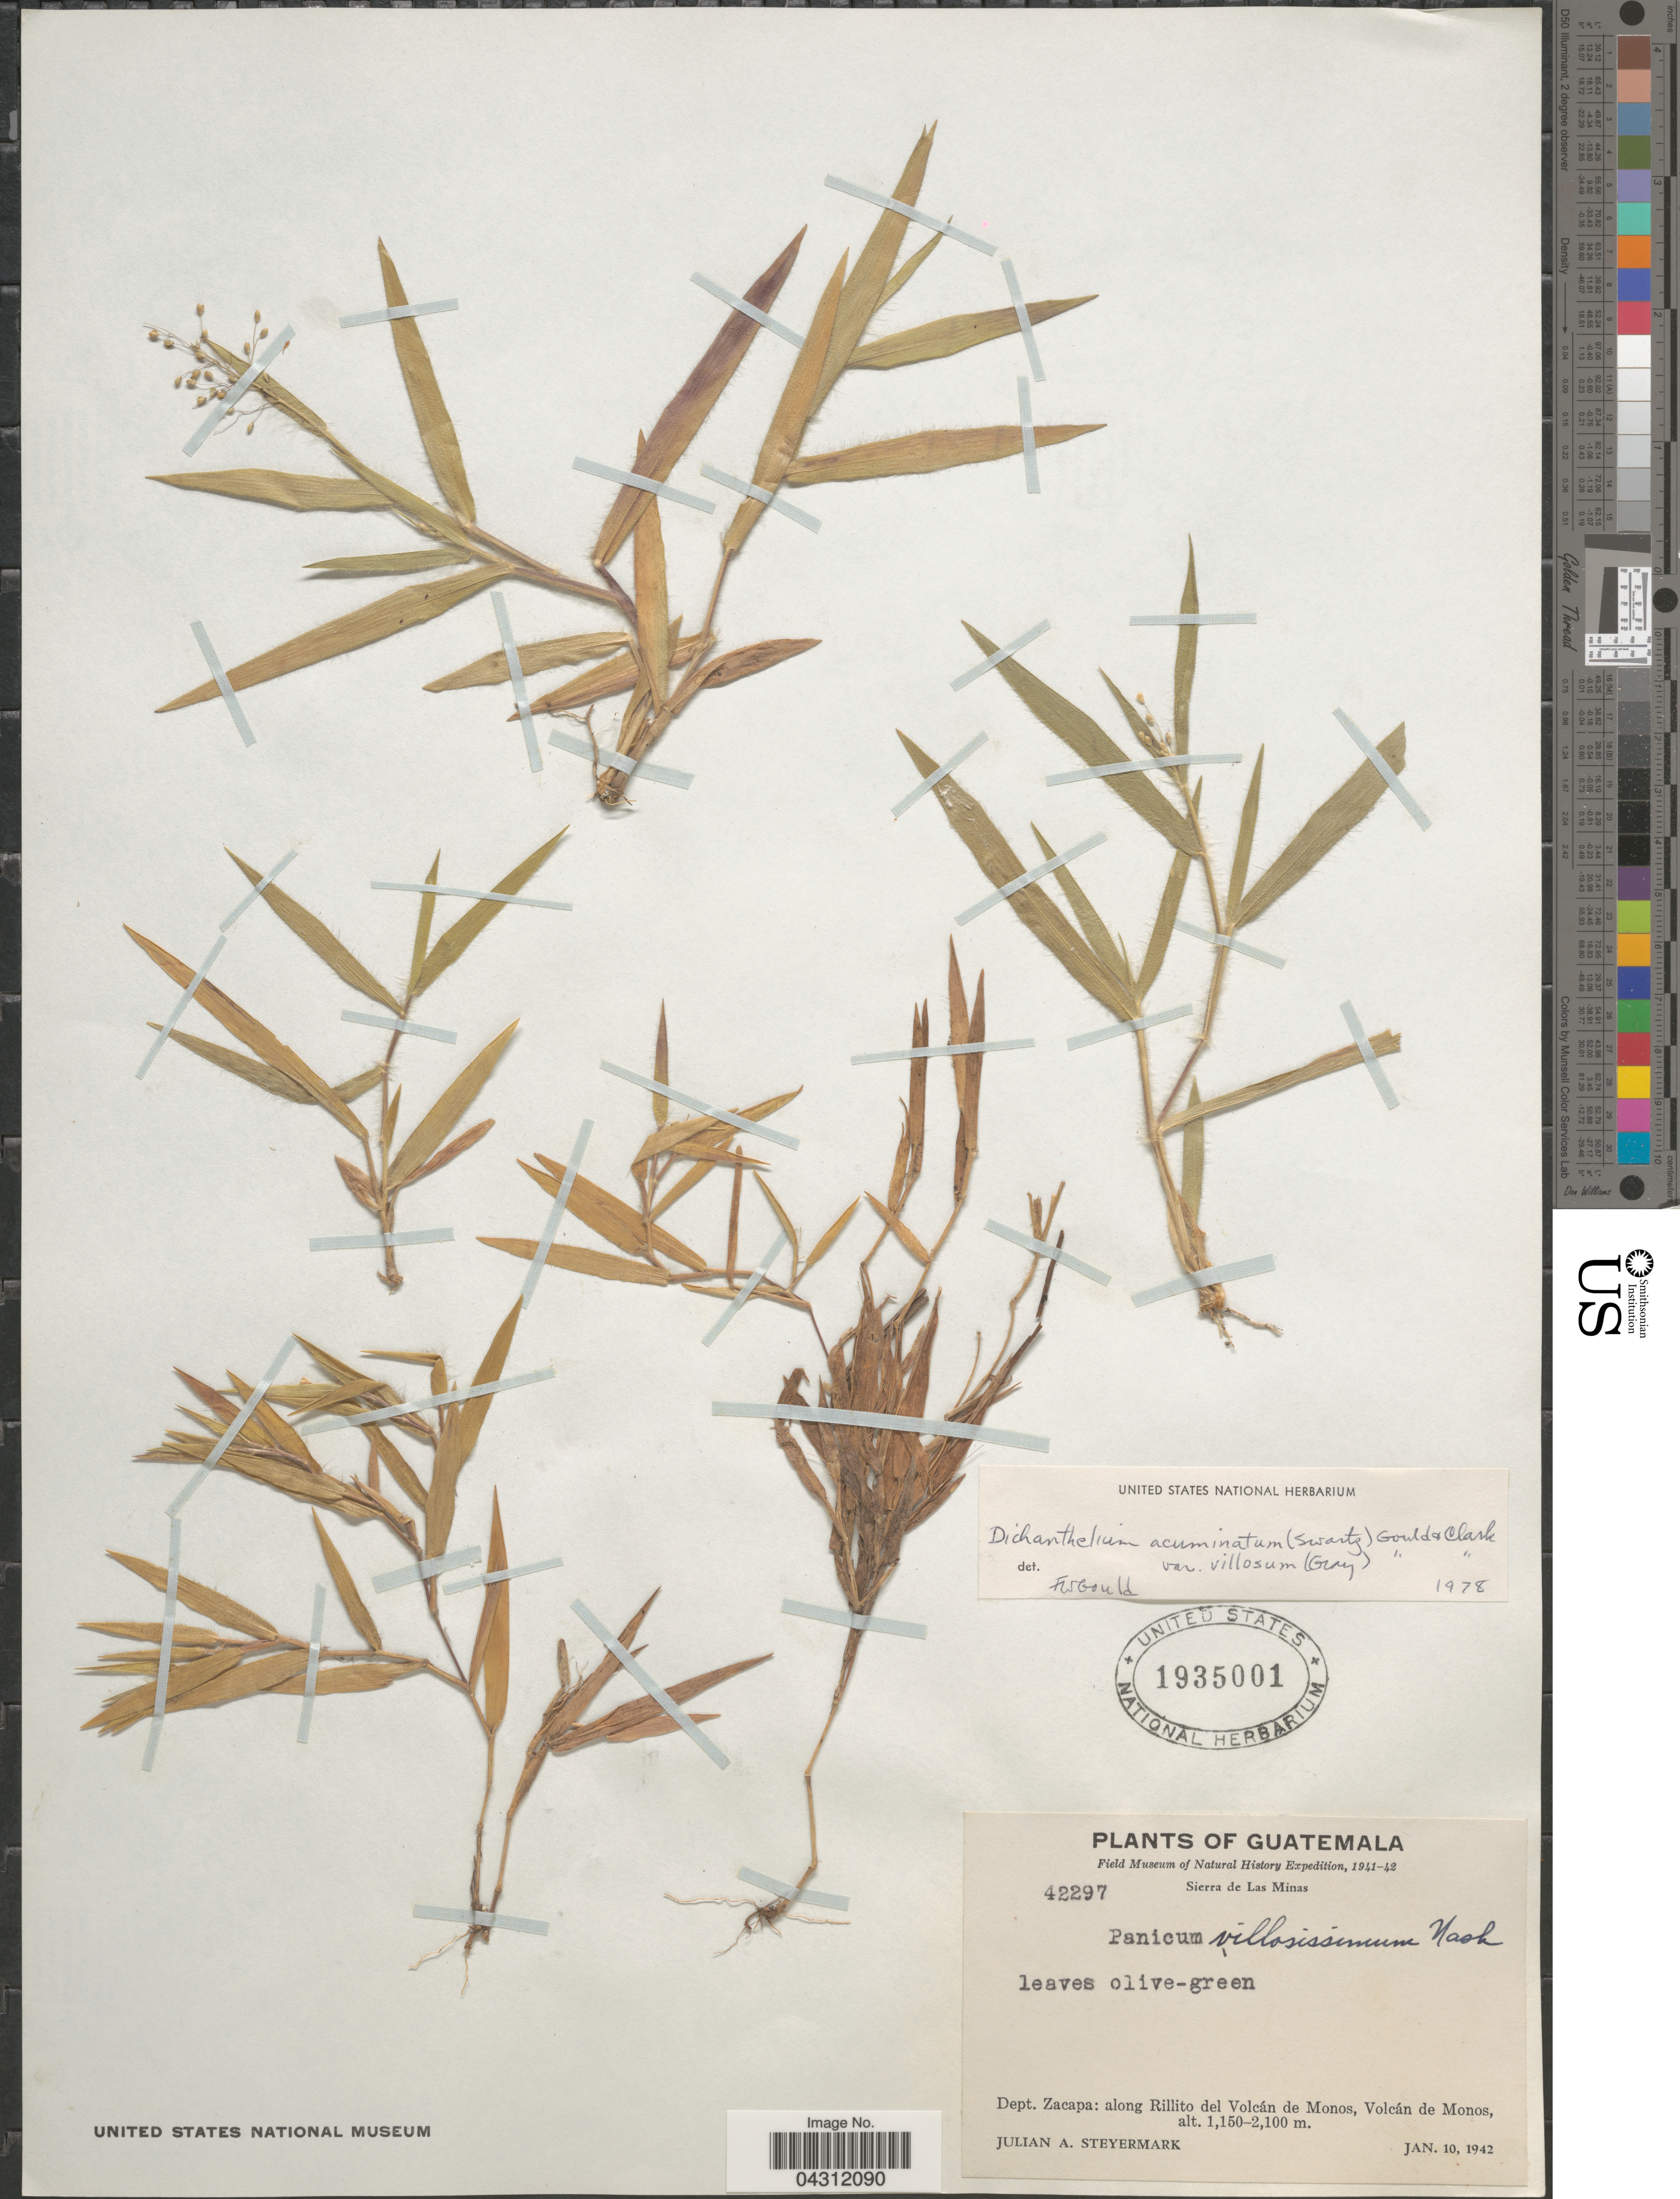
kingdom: Plantae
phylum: Tracheophyta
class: Liliopsida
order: Poales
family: Poaceae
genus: Dichanthelium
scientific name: Dichanthelium acuminatum var. acuminatum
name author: (Sw.) Gould & C.A. Clark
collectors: J. Steyermark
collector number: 42297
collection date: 1942-01-10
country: Guatemala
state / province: Zacapa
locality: Field Museum of Natural History Expedition, 1941-42. Sierra de Las Minas. Dept. Zacapa: along Rillito del Volcán de Monos, Volcán de Monos.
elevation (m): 1150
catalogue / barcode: US 1935001